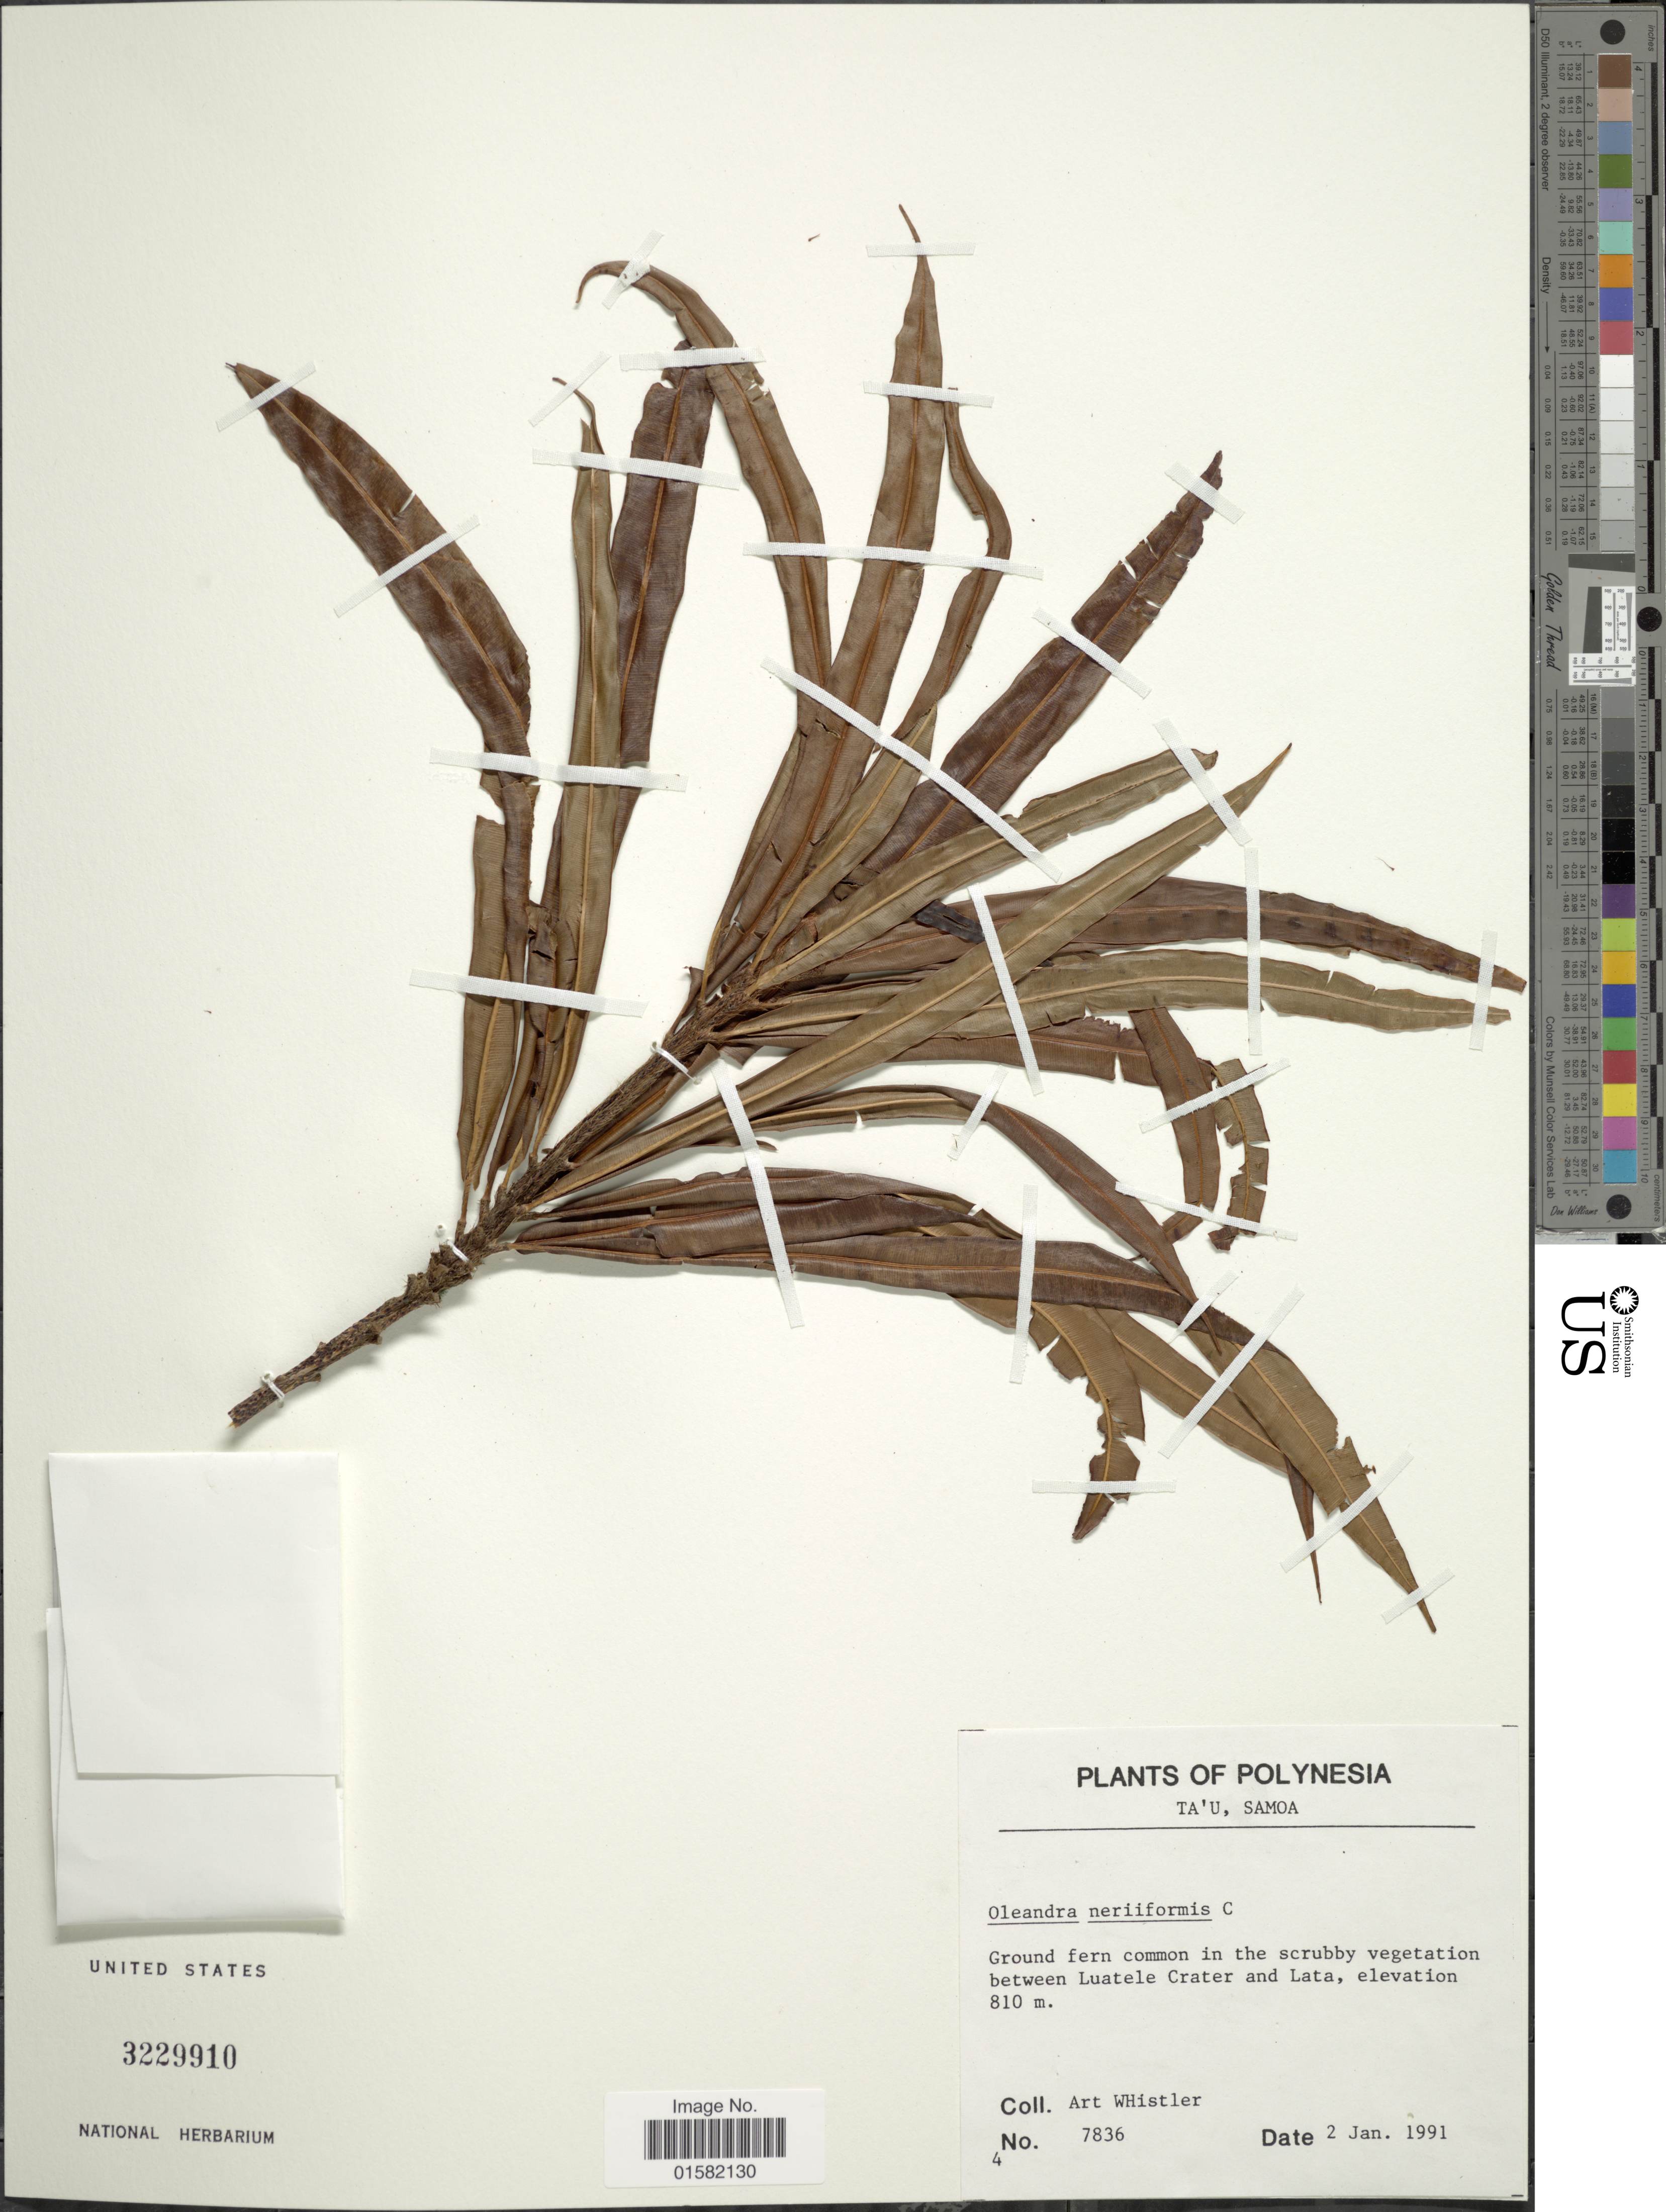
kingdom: Plantae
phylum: Tracheophyta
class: Polypodiopsida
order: Polypodiales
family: Oleandraceae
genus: Oleandra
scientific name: Oleandra neriiformis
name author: Cav.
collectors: A. Whistler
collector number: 7836/4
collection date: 1991-01-02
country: American Samoa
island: Ta'u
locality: between Luatele Crater and Lata.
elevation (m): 810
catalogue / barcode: US 3229910